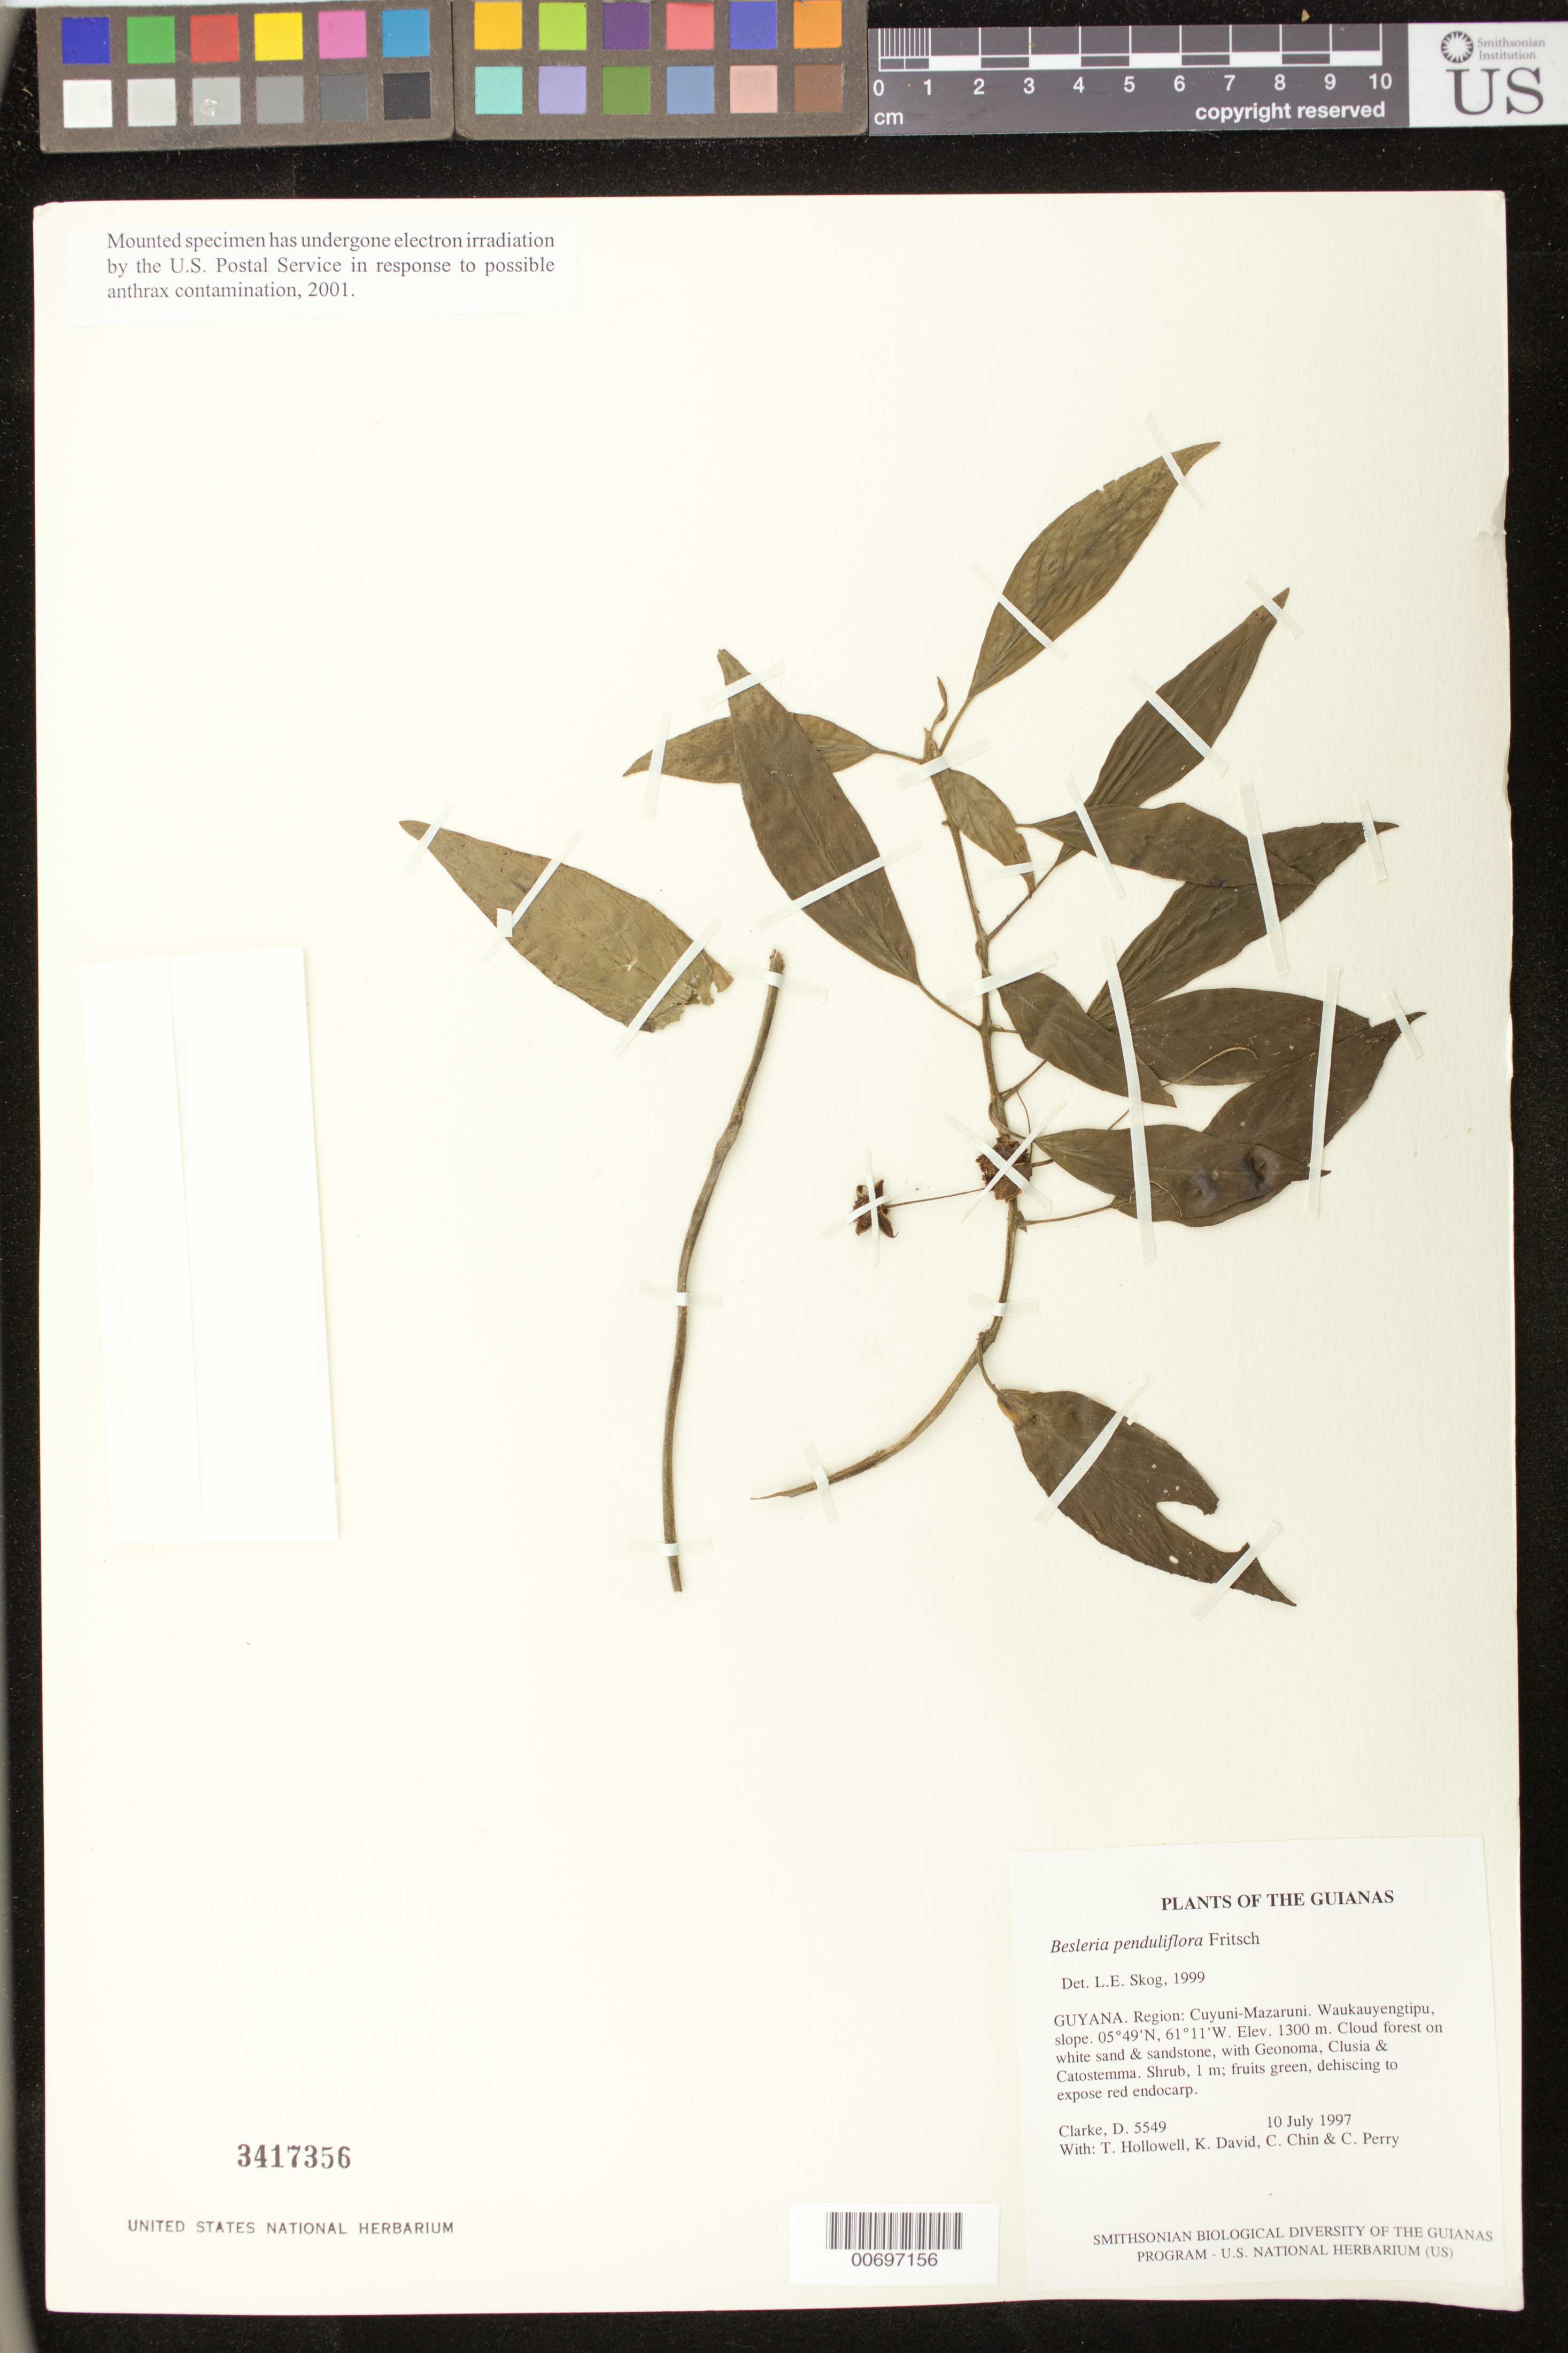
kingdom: Plantae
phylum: Tracheophyta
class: Magnoliopsida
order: Lamiales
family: Gesneriaceae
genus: Besleria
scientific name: Besleria penduliflora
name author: Fritsch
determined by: Skog, Laurence E.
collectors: H. D. Clarke, T. Hollowell, K. David, C. Chin & C. Perry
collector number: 5549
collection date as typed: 10 Jul 1997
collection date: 1997-07-10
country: Guyana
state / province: Cuyuni-Mazaruni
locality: Waukauyengtipu, slope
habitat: Cloud forest on white sand & sandstone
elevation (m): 1300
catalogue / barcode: US 3417356